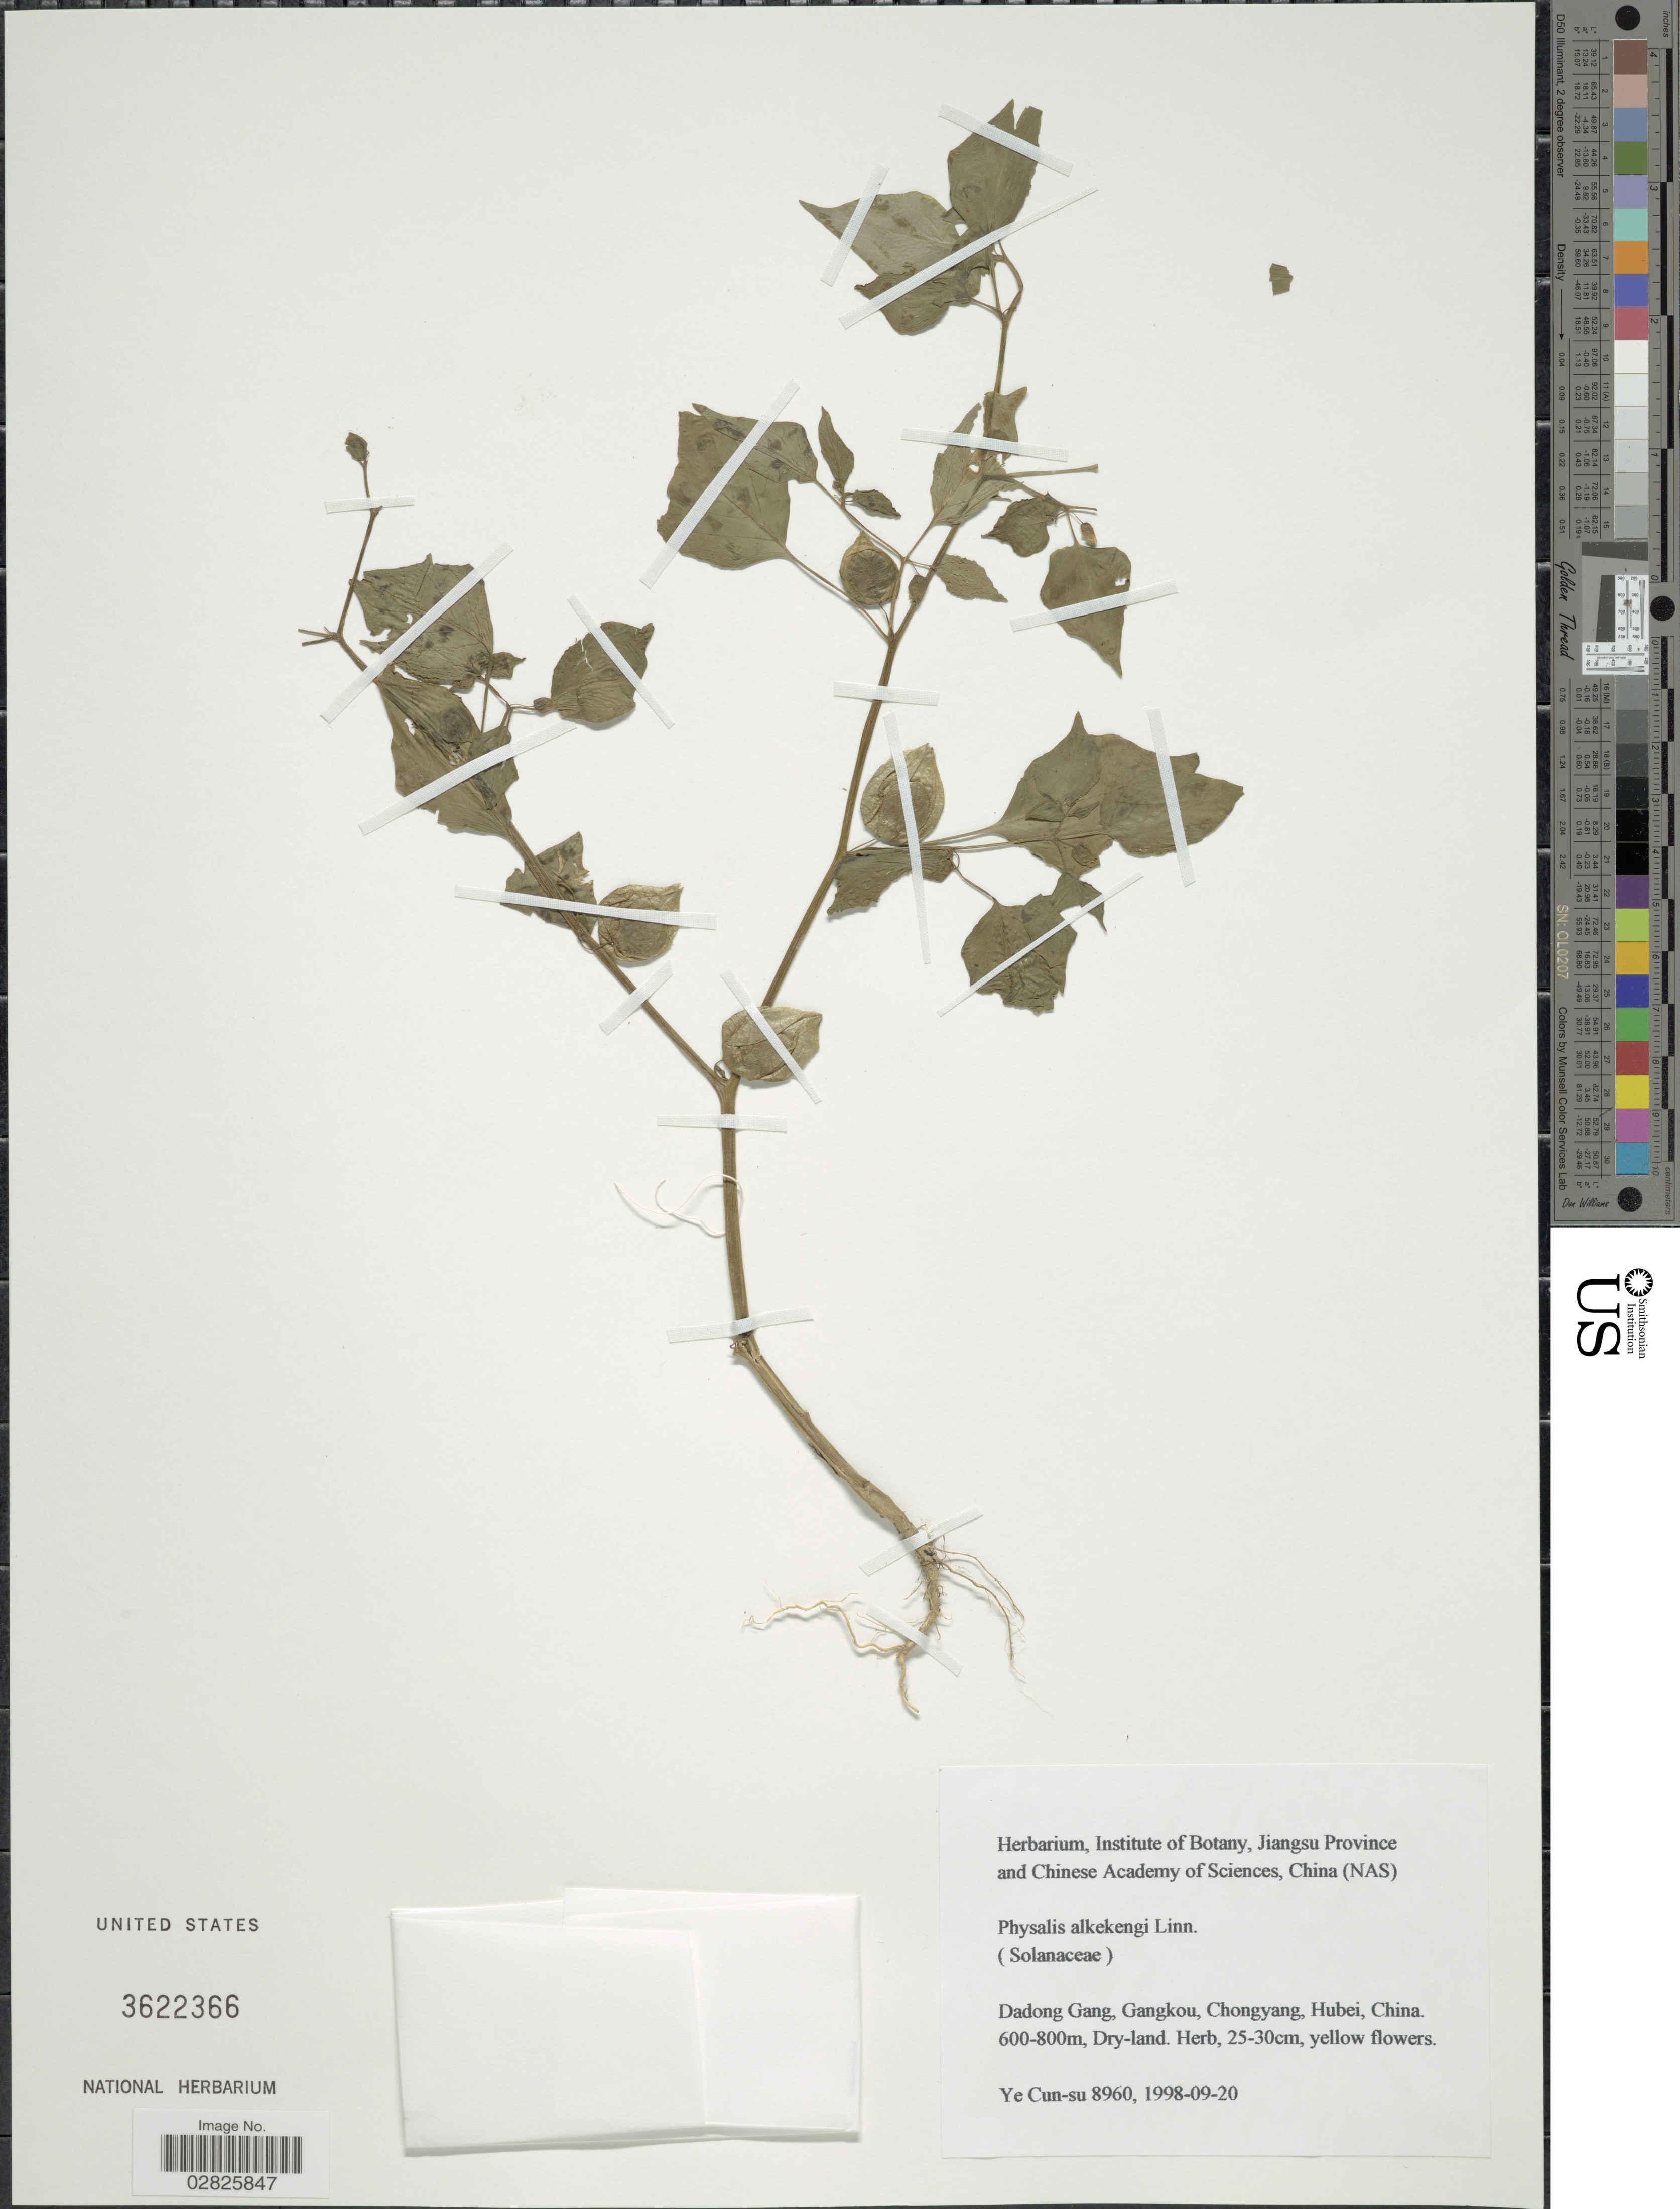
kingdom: Plantae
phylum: Tracheophyta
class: Magnoliopsida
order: Solanales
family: Solanaceae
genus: Physalis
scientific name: Physalis alkekengi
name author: L.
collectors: Ye Cun-su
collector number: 8960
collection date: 1998-09-20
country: China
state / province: Hubei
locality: Dadong Gang, Gangkou, Chongyang.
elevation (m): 600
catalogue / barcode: US 3622366